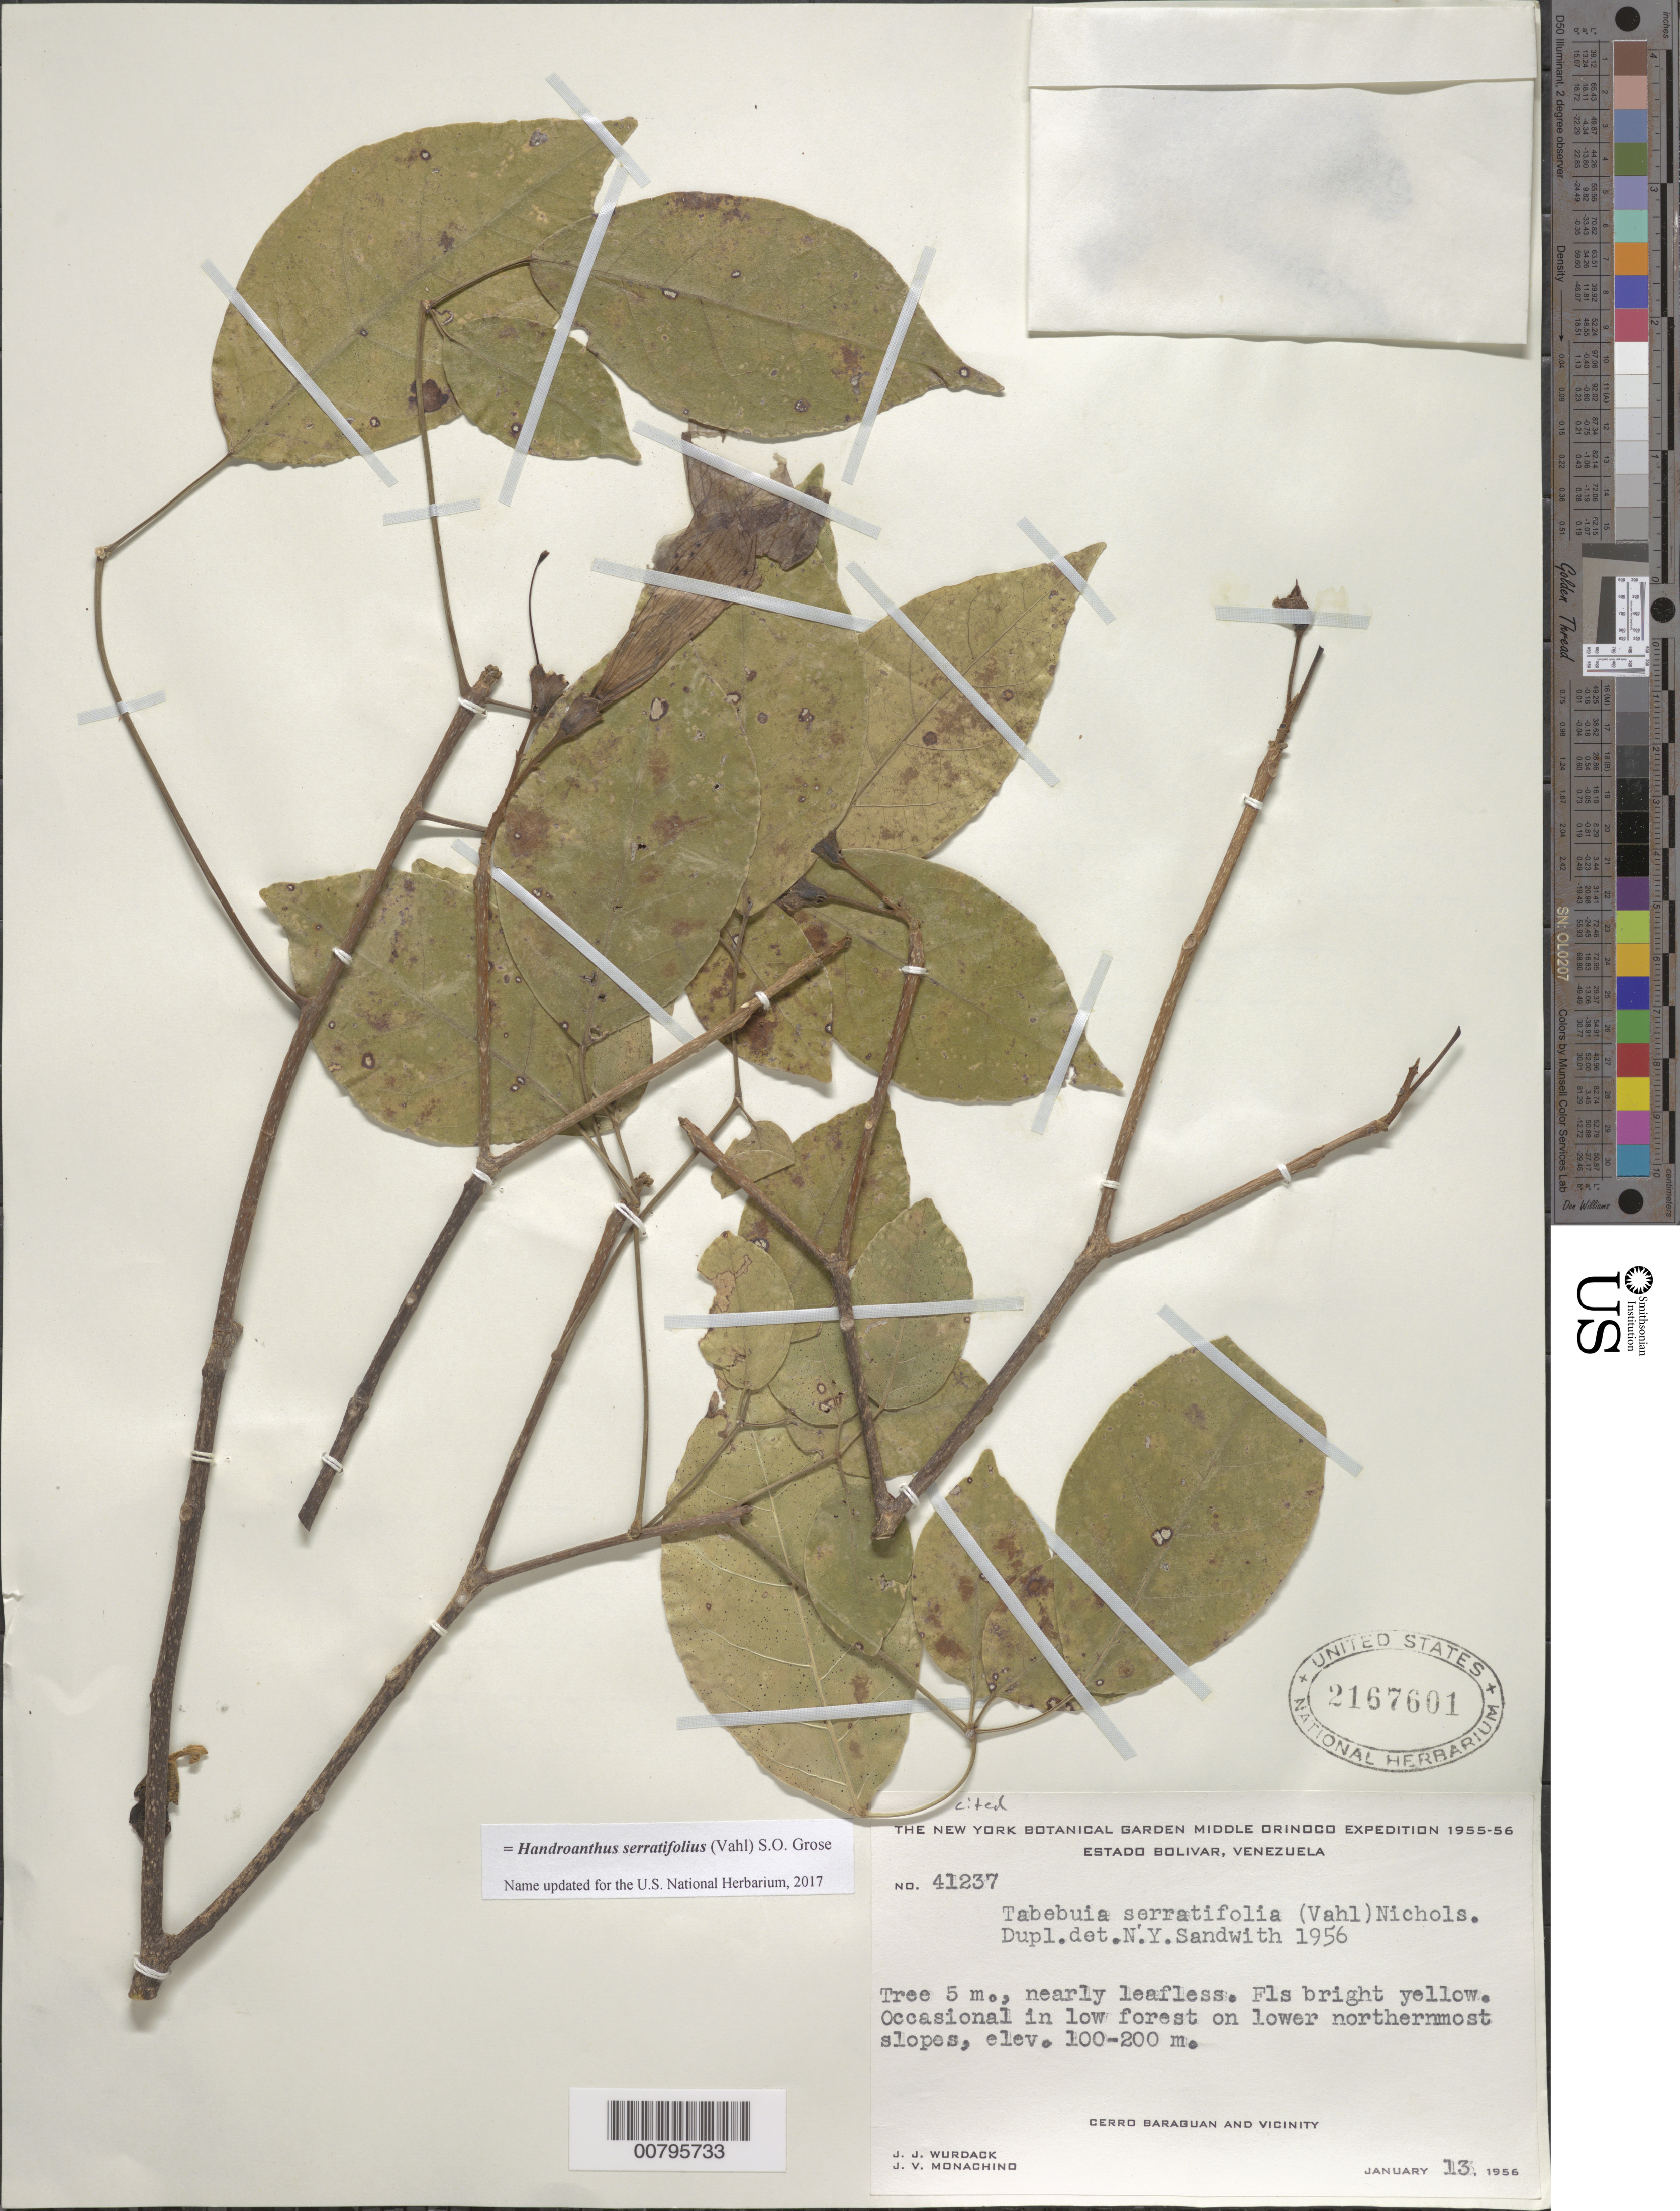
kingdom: Plantae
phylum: Tracheophyta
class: Magnoliopsida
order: Lamiales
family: Bignoniaceae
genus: Handroanthus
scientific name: Handroanthus serratifolius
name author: (Vahl) S.O. Grose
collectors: J. J. Wurdack & J. V. Monachino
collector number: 41237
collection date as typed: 13-Jan-56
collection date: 1956-01-13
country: Venezuela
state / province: Bolívar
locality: Cerro Baraguan and vicinity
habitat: Low forest on lower northernmost slopes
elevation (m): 100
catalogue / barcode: US 2167601